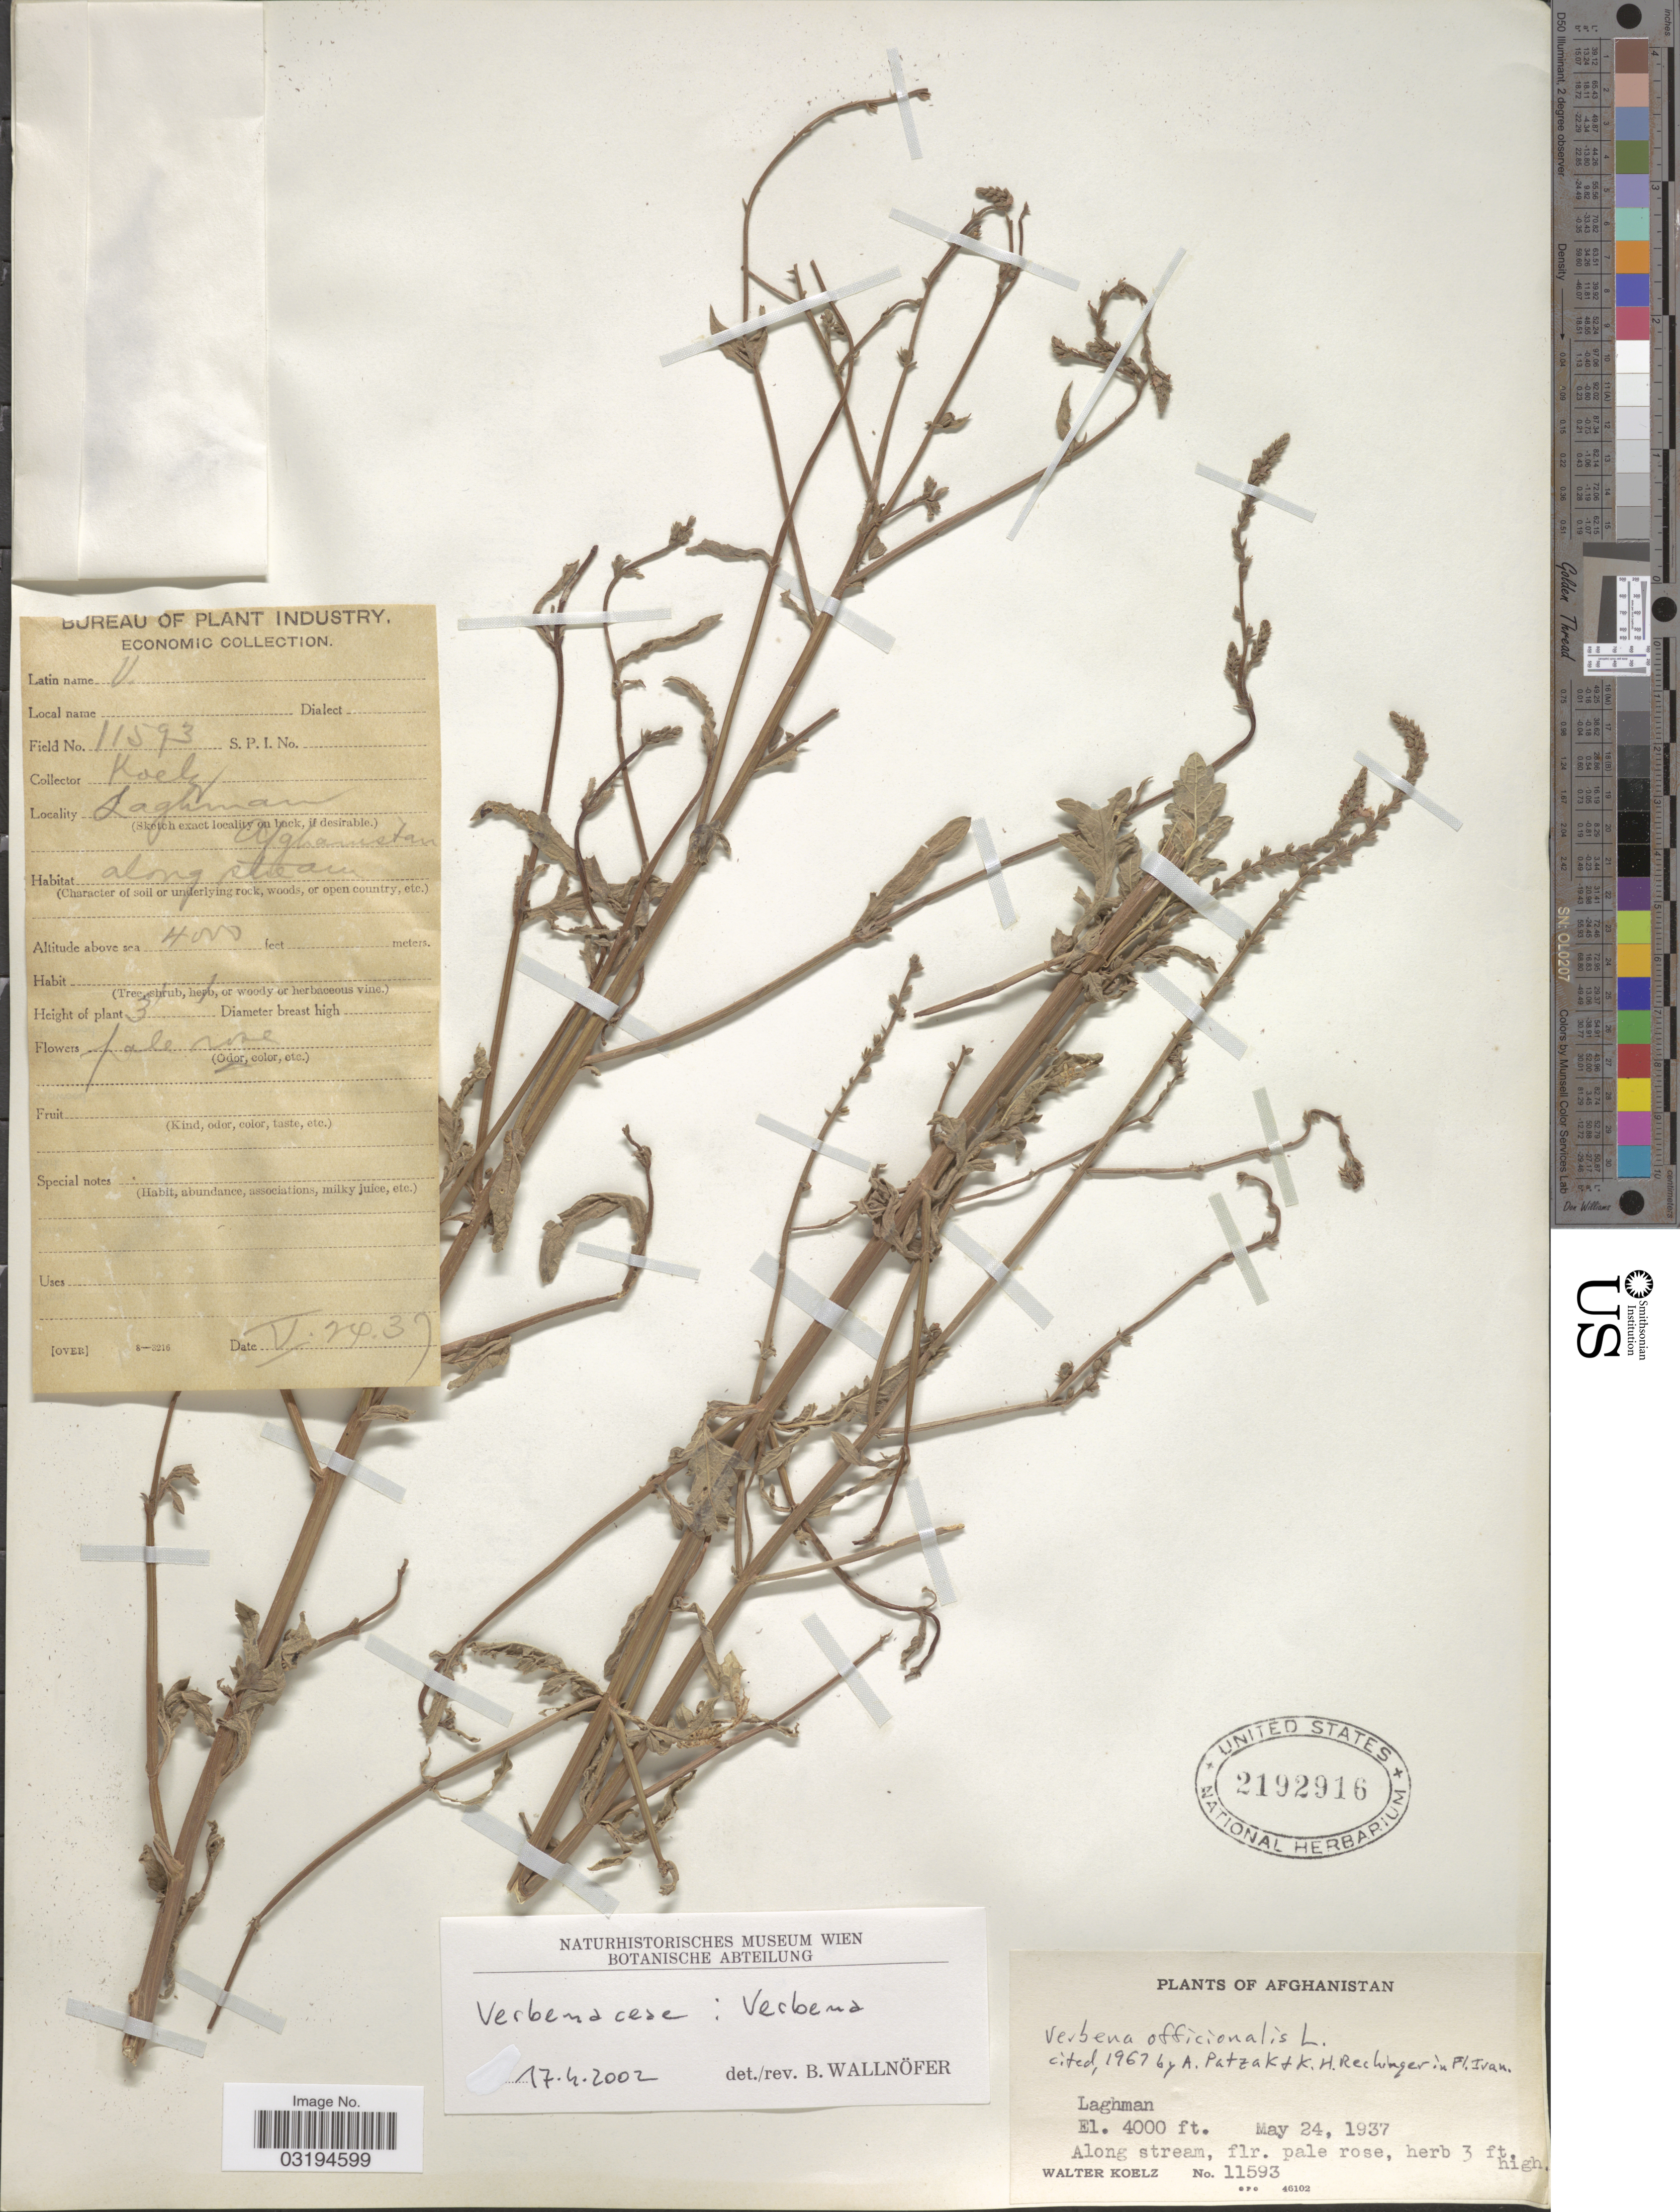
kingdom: Plantae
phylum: Tracheophyta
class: Magnoliopsida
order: Lamiales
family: Verbenaceae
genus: Verbena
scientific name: Verbena officinalis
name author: L.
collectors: W. N. Koelz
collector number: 11593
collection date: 1937-05-24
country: Afghanistan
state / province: Laghman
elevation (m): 1219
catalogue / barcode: US 2192916